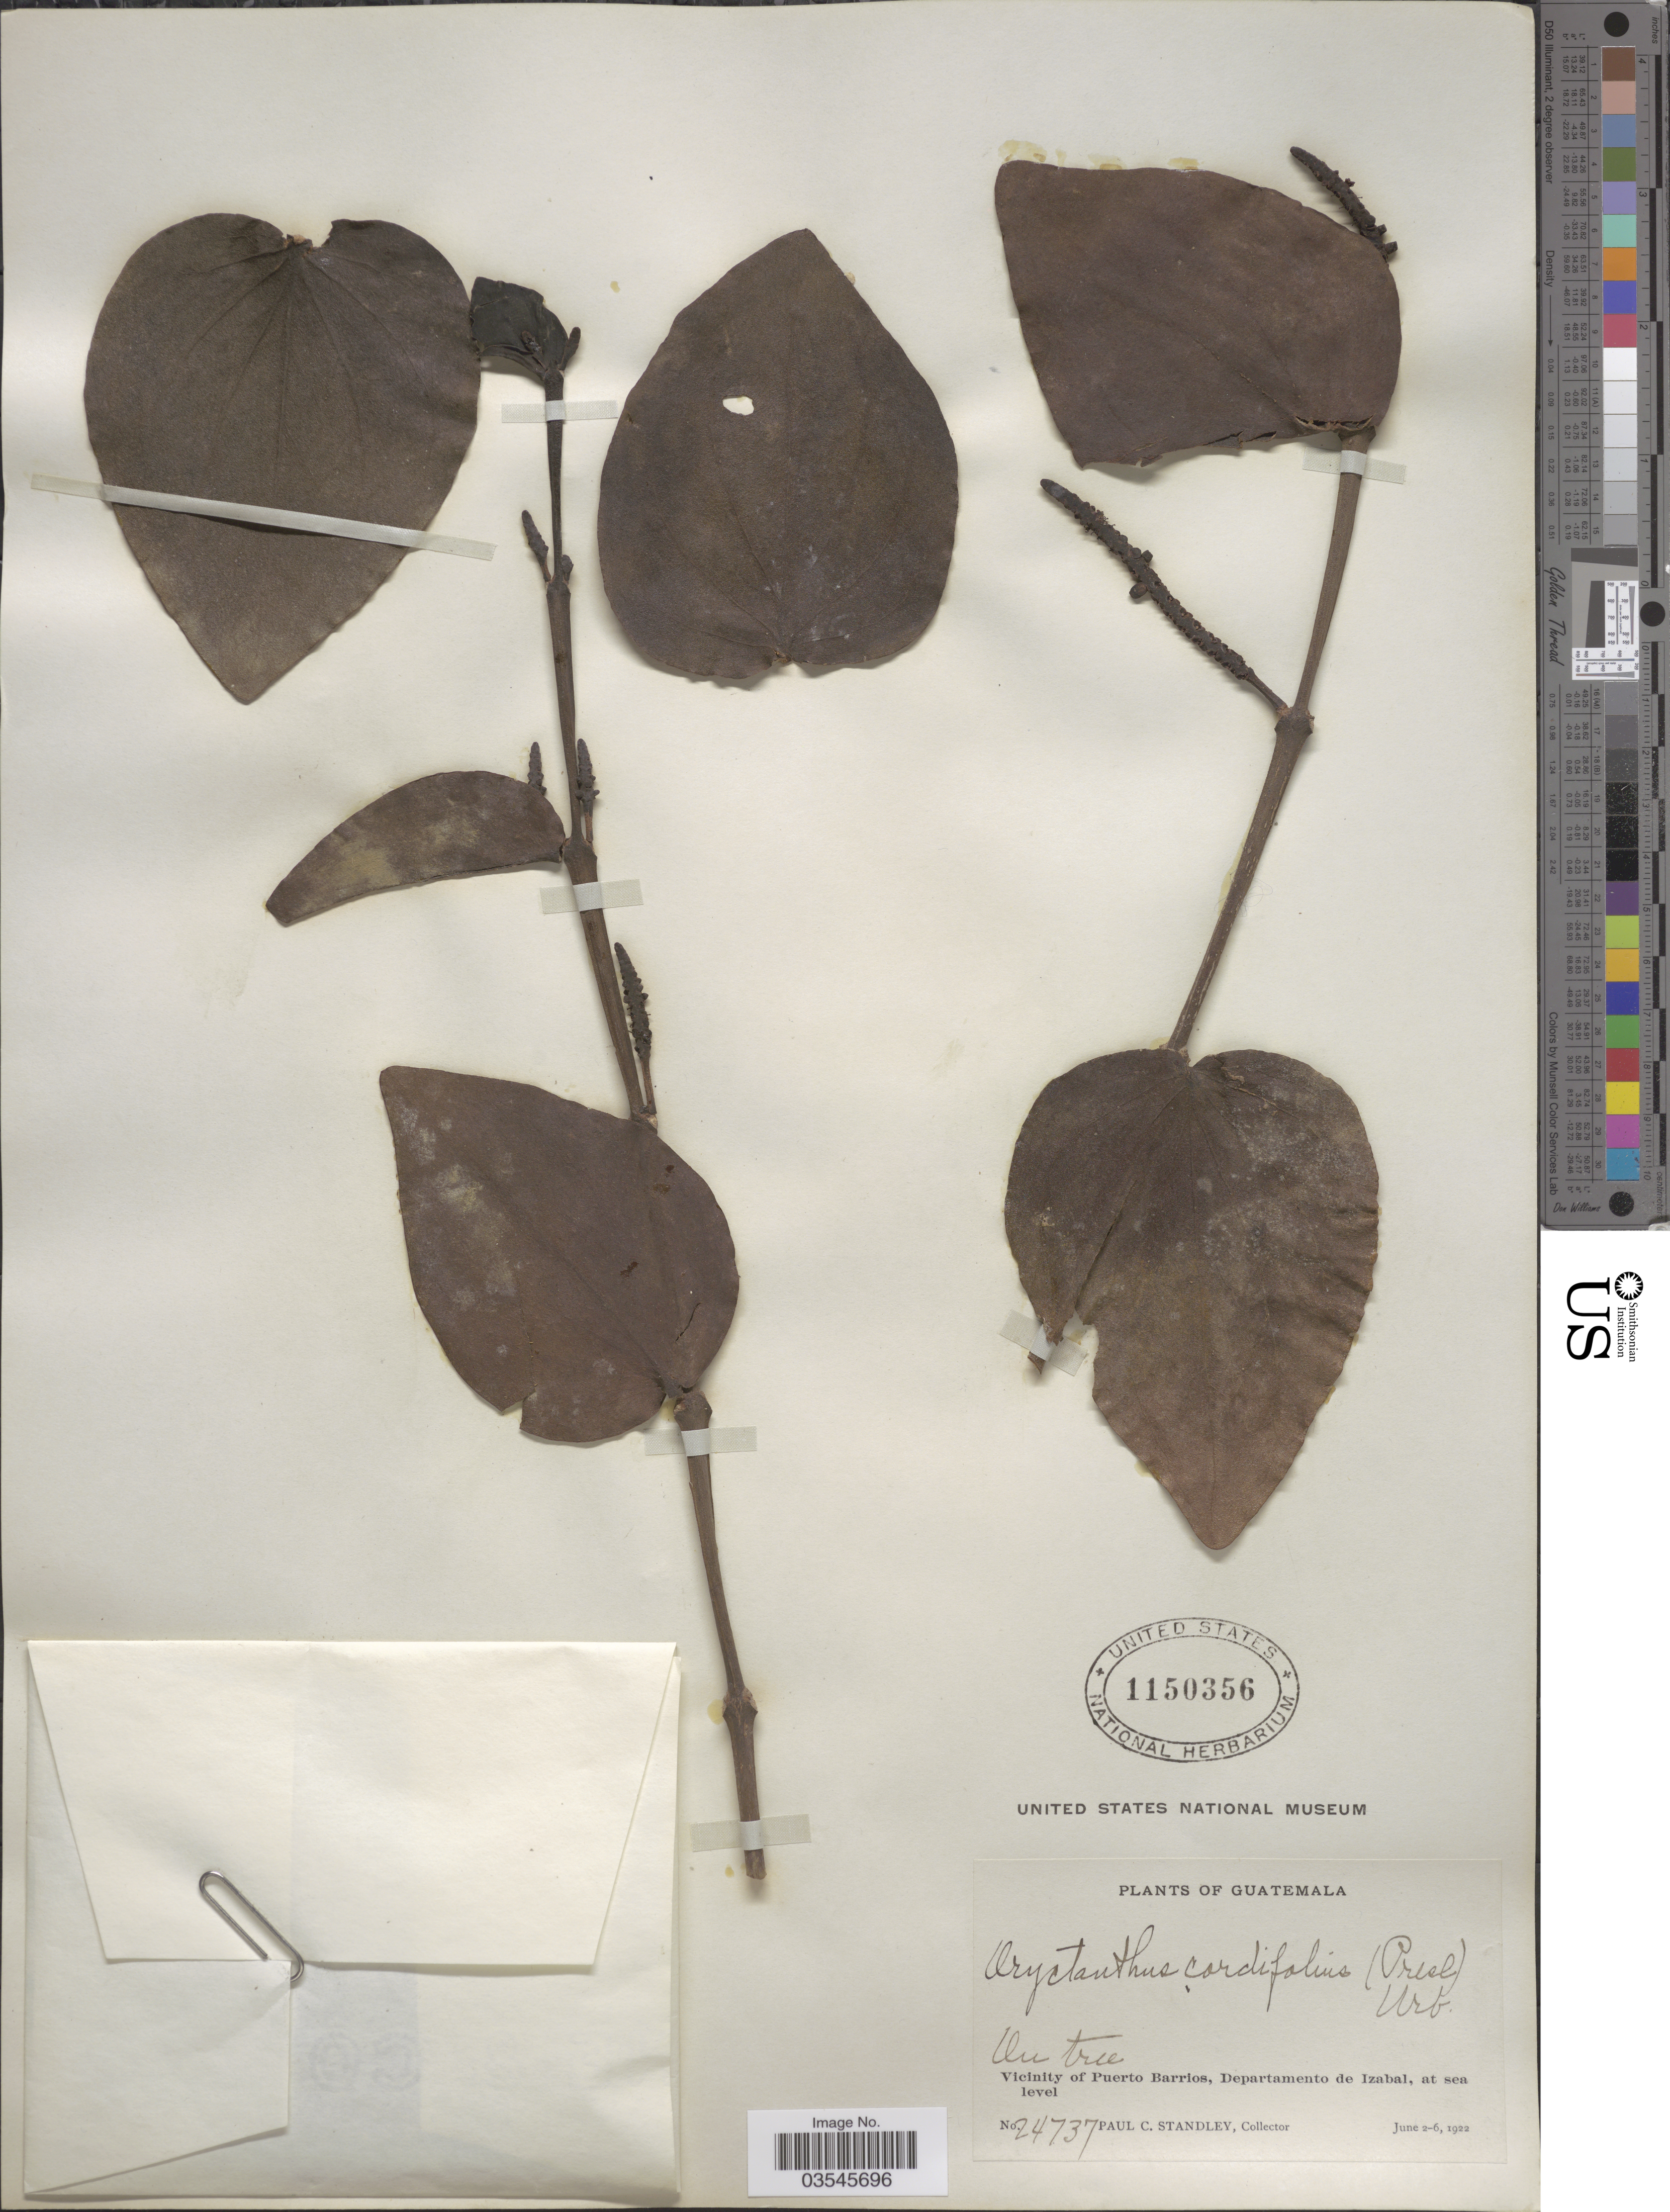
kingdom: Plantae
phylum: Tracheophyta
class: Magnoliopsida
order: Santalales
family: Loranthaceae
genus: Oryctanthus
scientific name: Oryctanthus cordifolius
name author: (C. Presl) Urb.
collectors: P. C. Standley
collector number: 24737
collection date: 1922-06-02/1922-06-06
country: Guatemala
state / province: Izabal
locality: Vicinity of Puerto Barrios, Departamento de Izabal.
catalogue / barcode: US 1150356